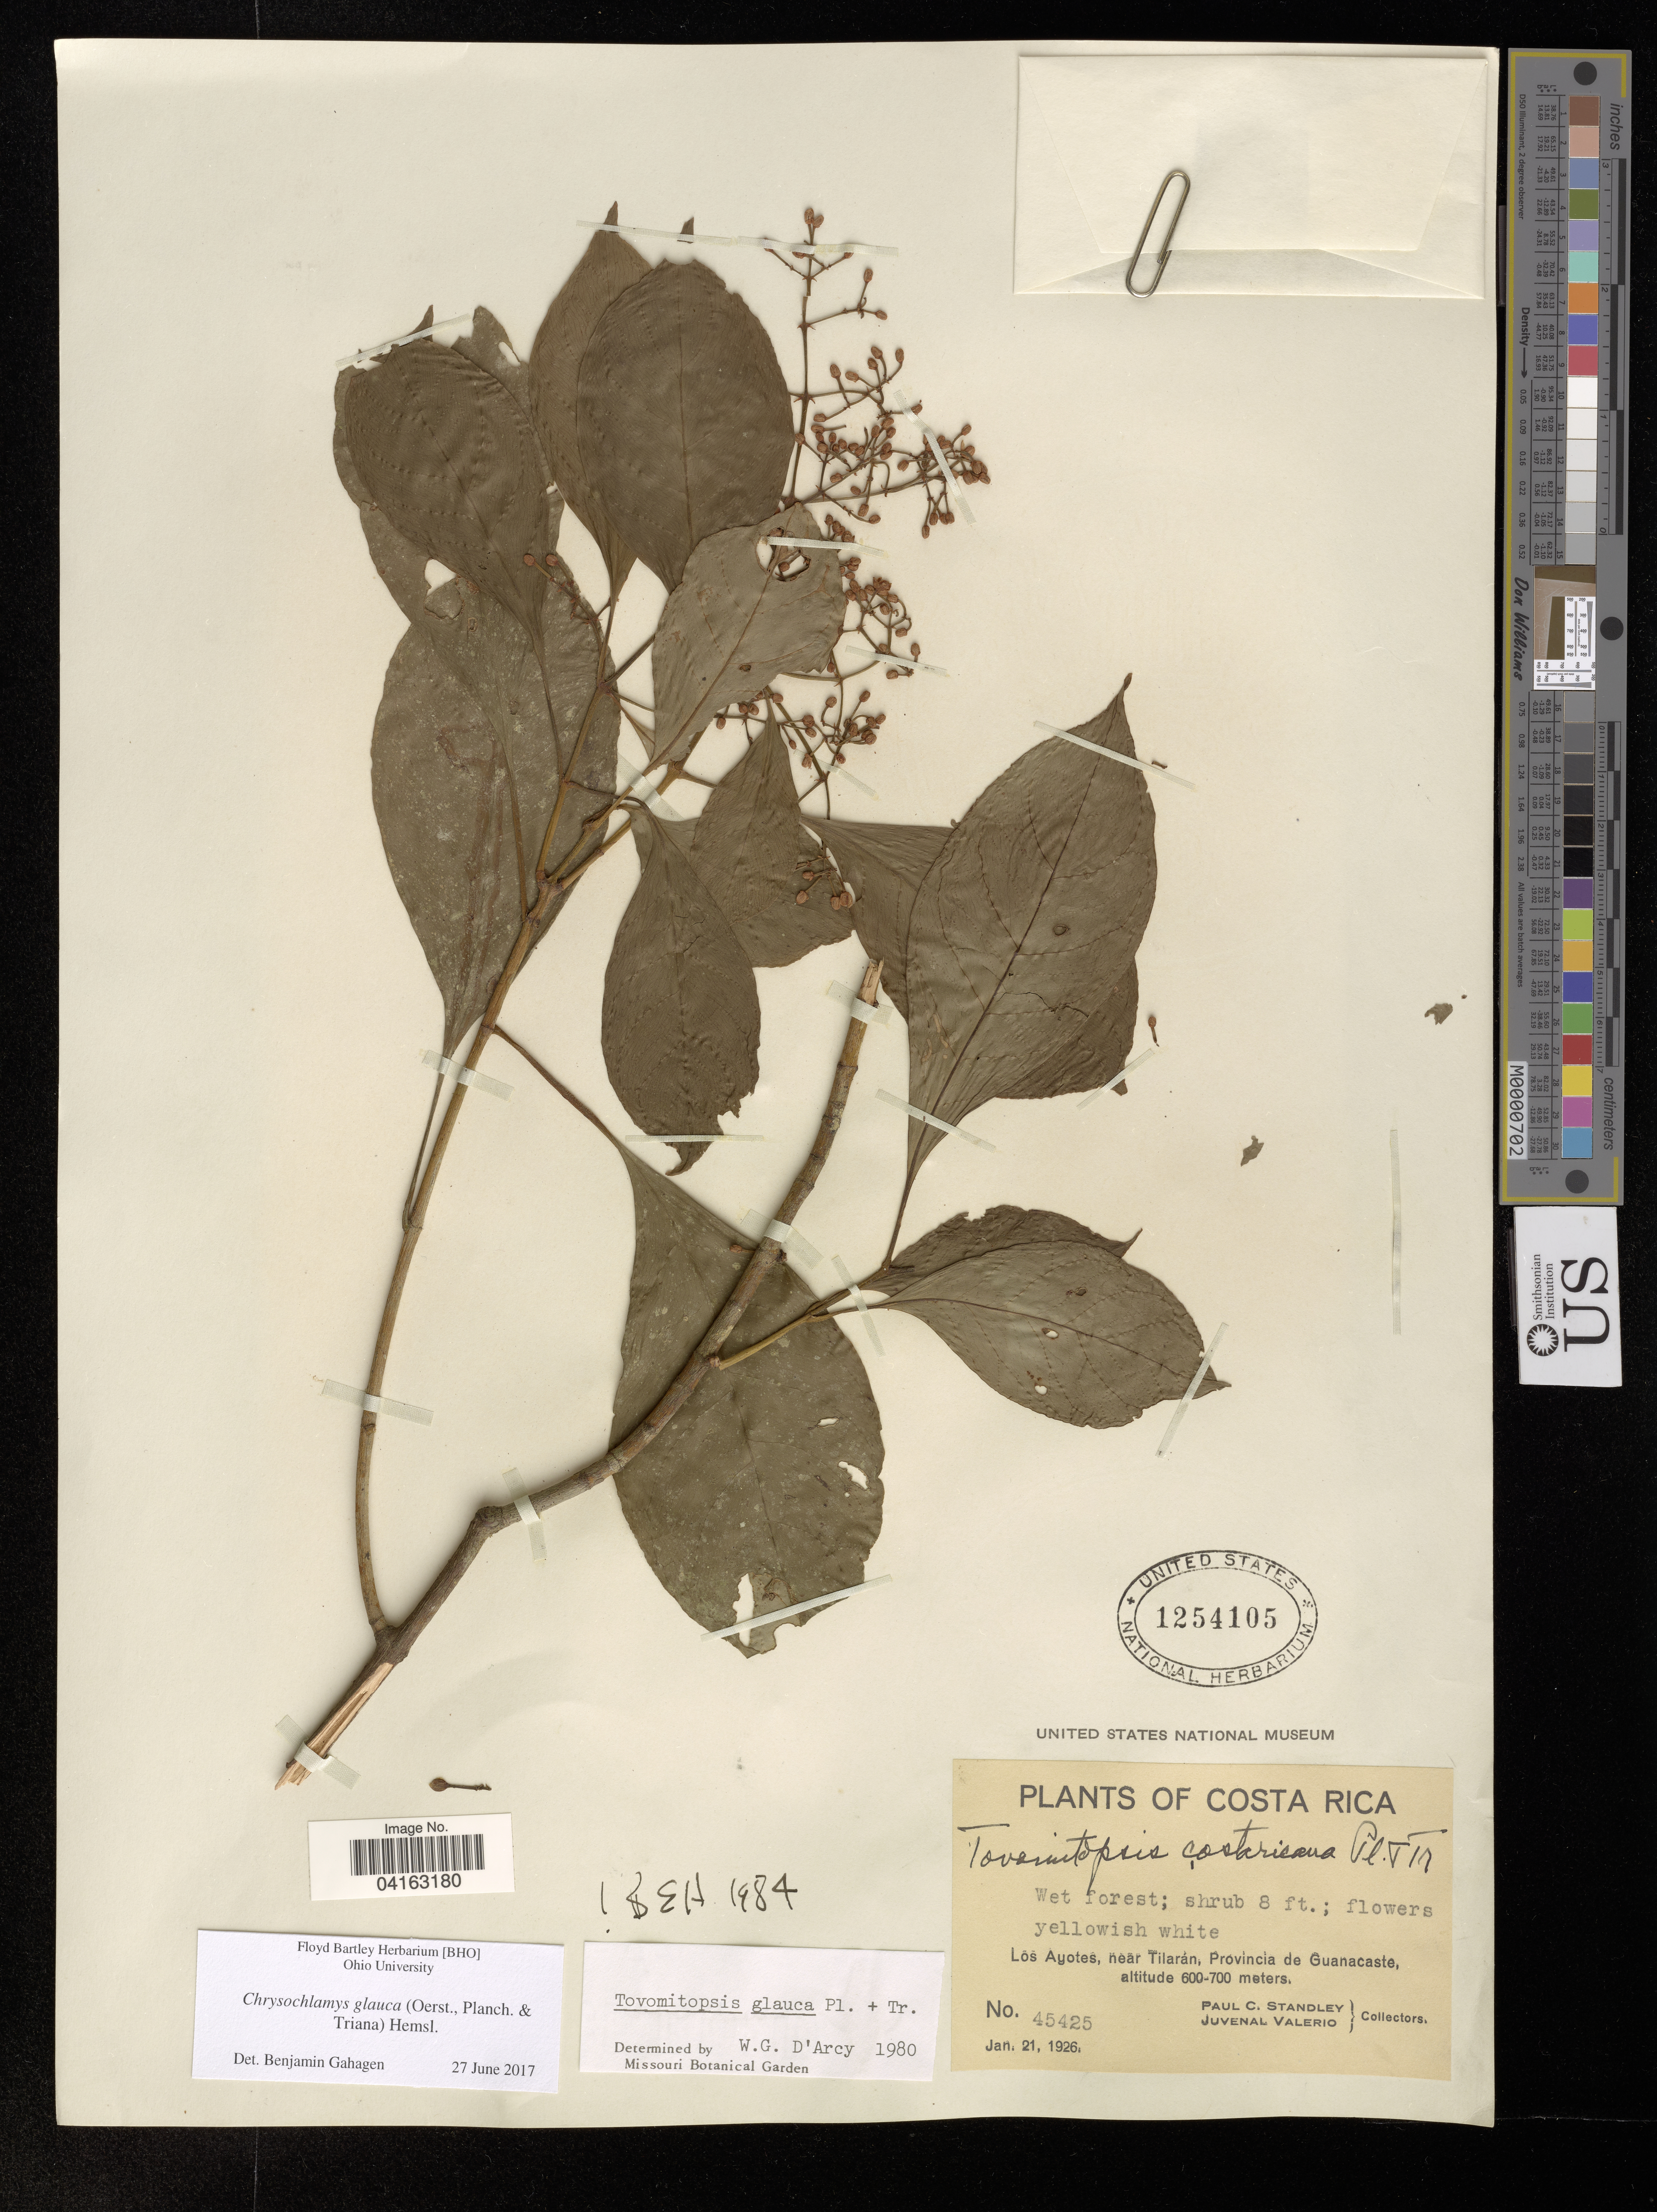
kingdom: Plantae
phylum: Tracheophyta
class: Magnoliopsida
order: Malpighiales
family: Clusiaceae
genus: Chrysochlamys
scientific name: Chrysochlamys glauca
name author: (Oerst. ex Planch. & Triana) Hemsl.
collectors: P. C. Standley & J. Valerio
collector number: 45425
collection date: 1926-01-21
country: Costa Rica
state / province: Guanacaste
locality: Los Ayotes, near Tilarán, Provincia de Guanacaste.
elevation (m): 600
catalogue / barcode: US 1254105